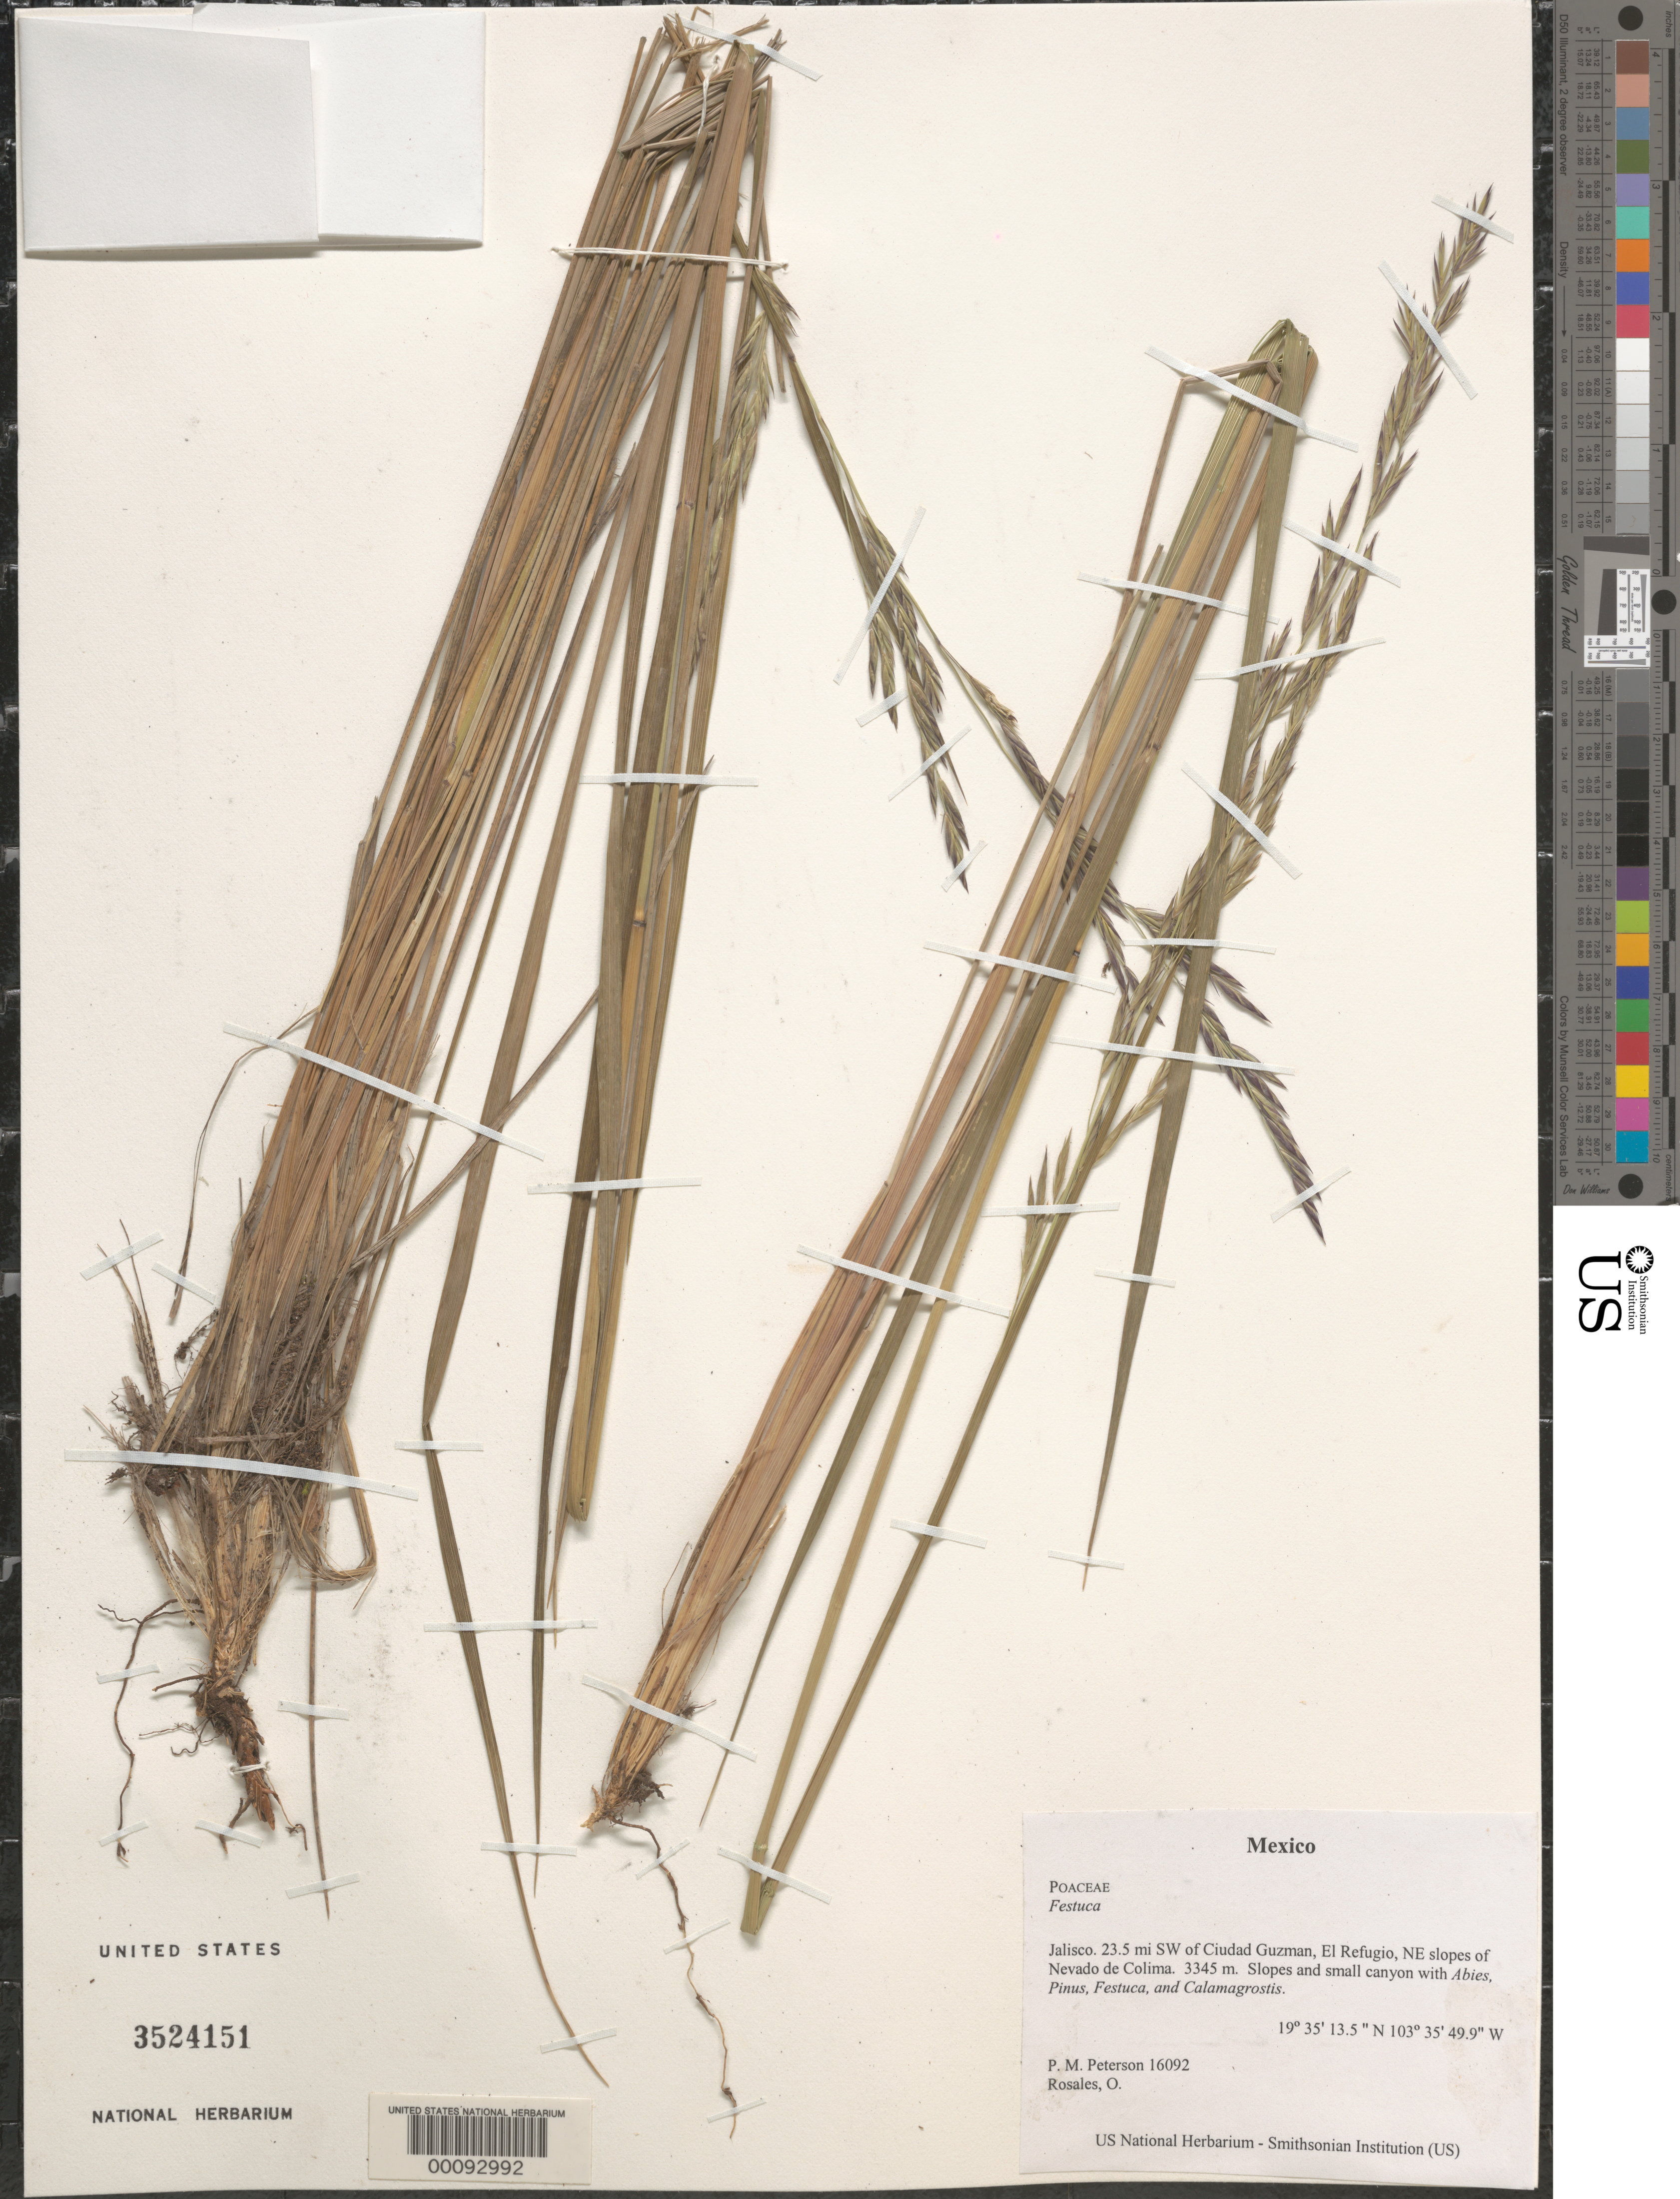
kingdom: Plantae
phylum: Tracheophyta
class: Liliopsida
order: Poales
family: Poaceae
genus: Festuca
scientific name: Festuca sp.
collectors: P. M. Peterson & O. Rosales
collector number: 16092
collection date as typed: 06 Oct 2001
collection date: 2001-10-06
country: Mexico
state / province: Jalisco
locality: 23.5 mi SW of Ciudad Guzman, El Refugio, NE slopes of Nevado de Colima.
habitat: Slopes and small canyon with ~Abies, Pinus, Festuca, and Calamagrostis~.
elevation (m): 3345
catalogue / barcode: US 3524151